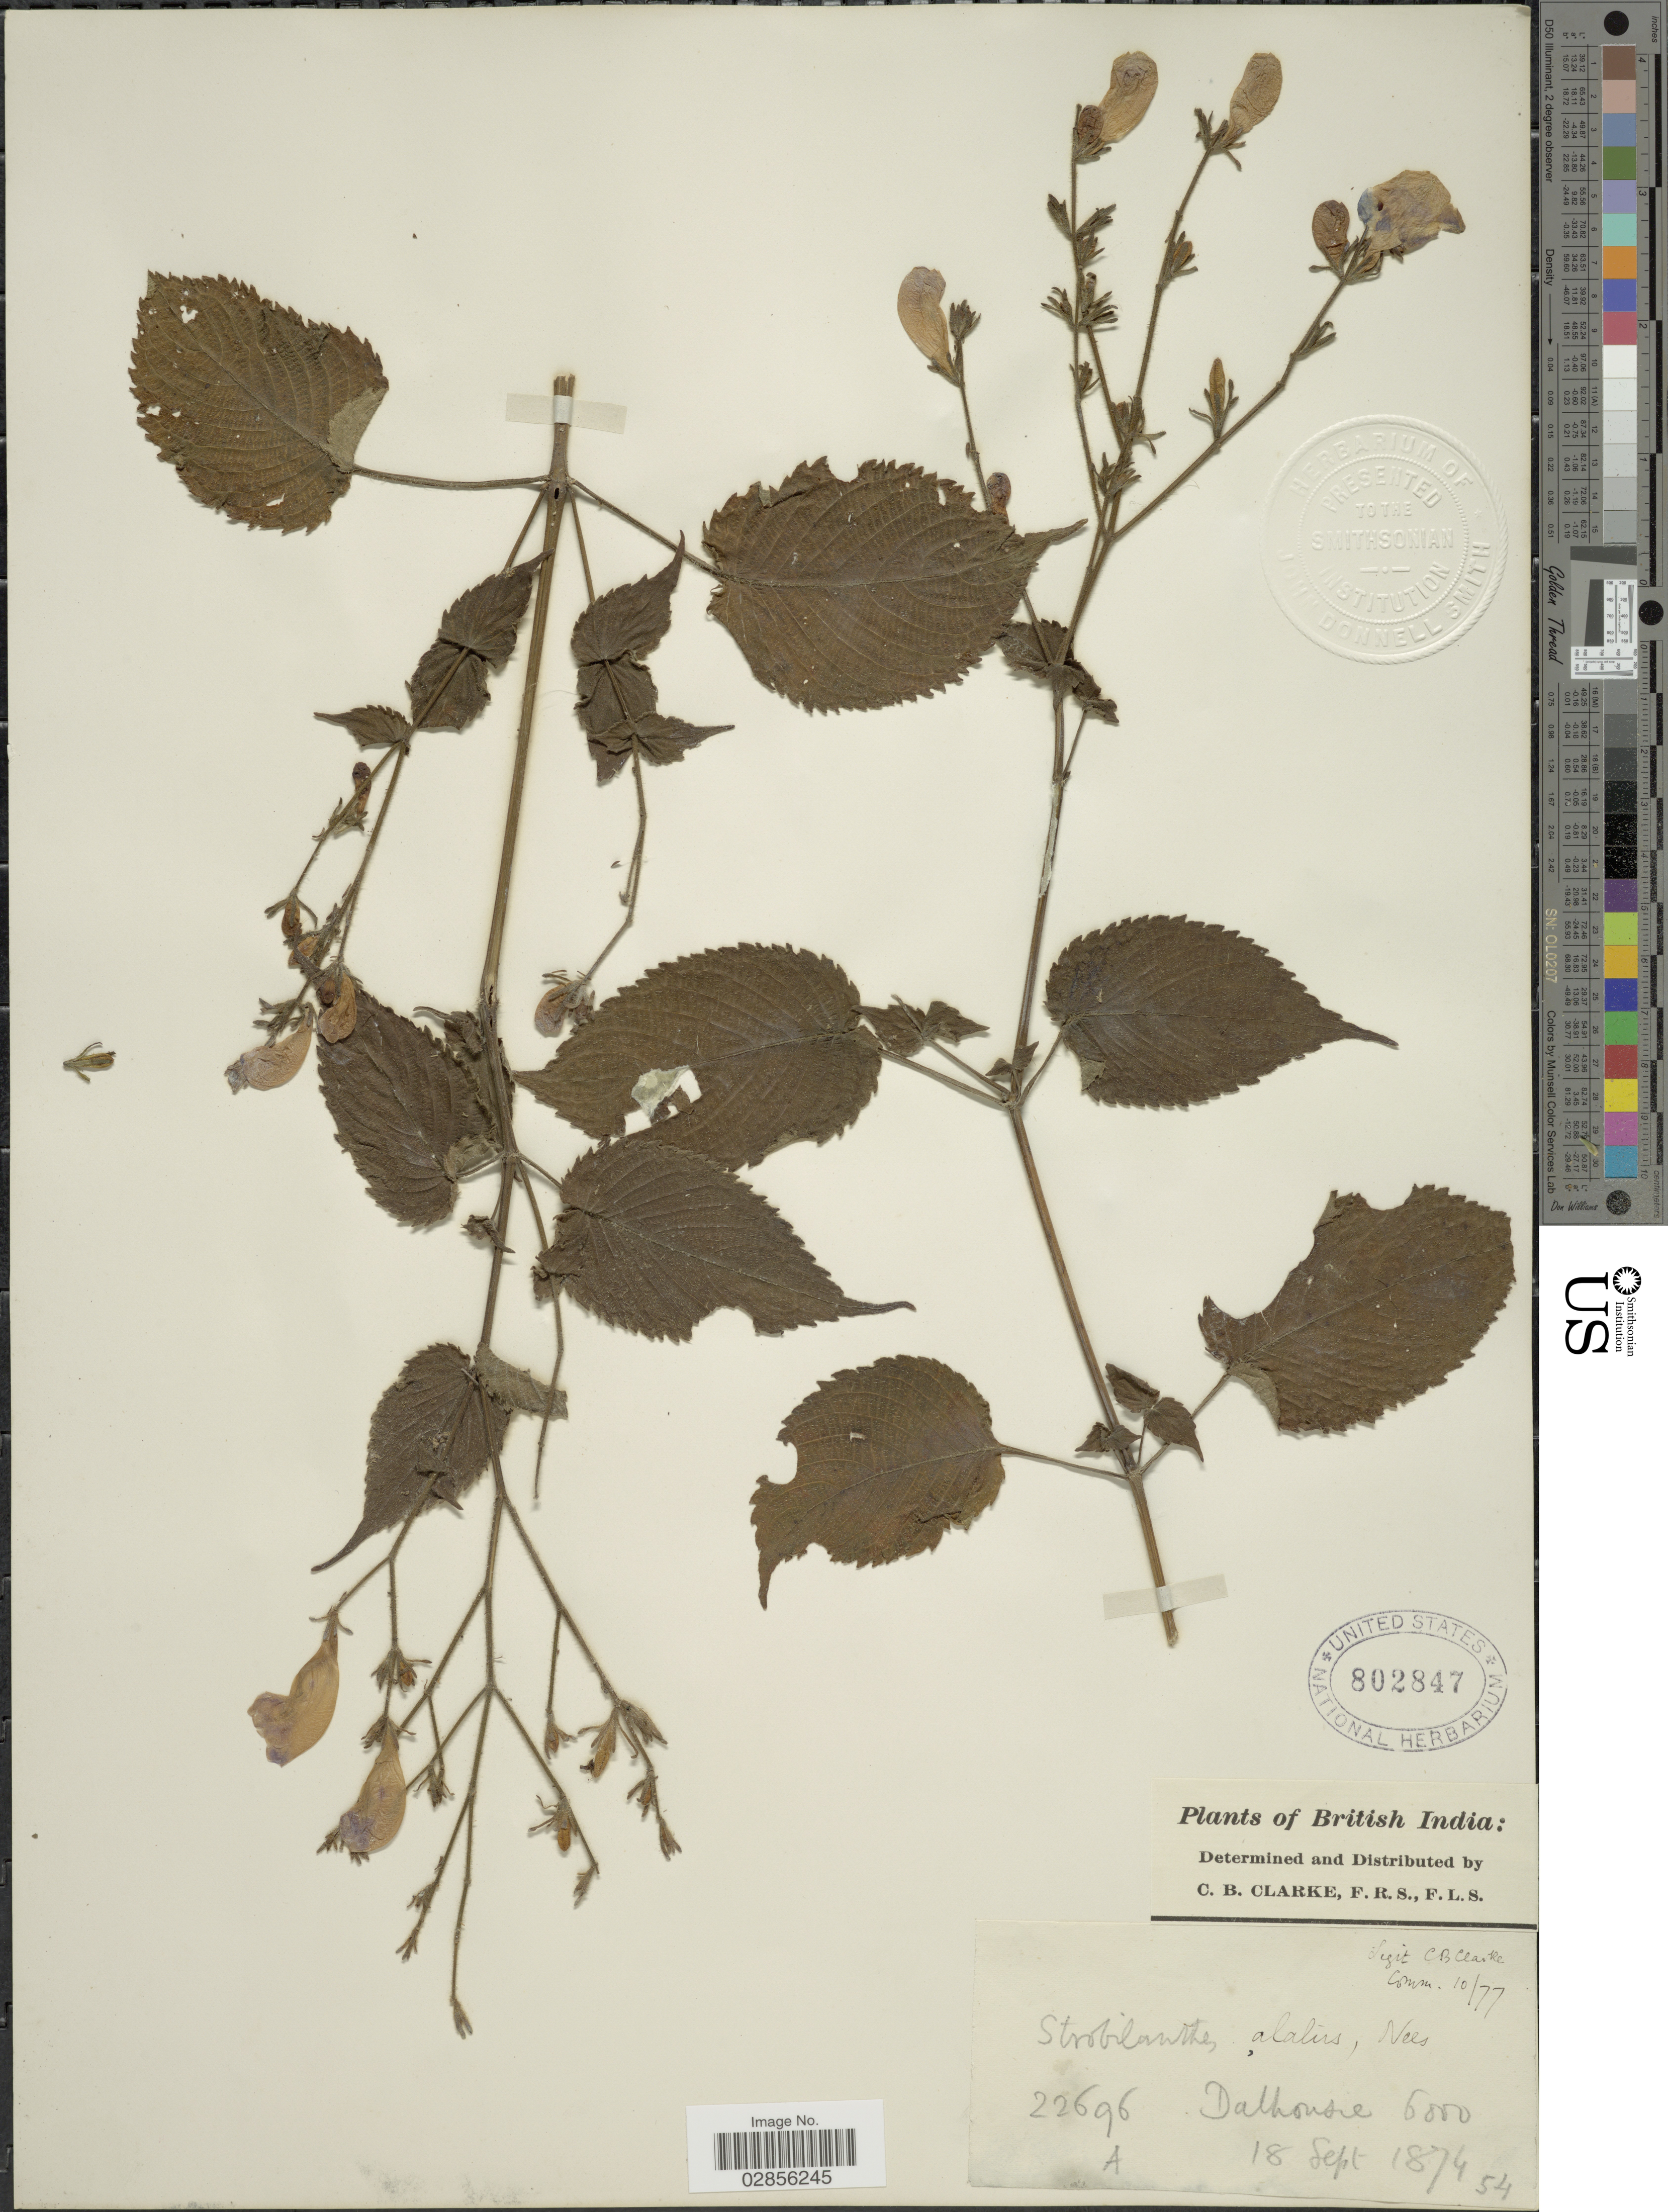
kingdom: Plantae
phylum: Tracheophyta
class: Magnoliopsida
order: Lamiales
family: Acanthaceae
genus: Strobilanthes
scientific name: Strobilanthes attenuata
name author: (Wall. ex Nees) Jacq. ex Nees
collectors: C. B. Clarke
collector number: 22696A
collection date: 1874-09-18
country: India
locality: British India. Dalhousie.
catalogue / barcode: US 802847